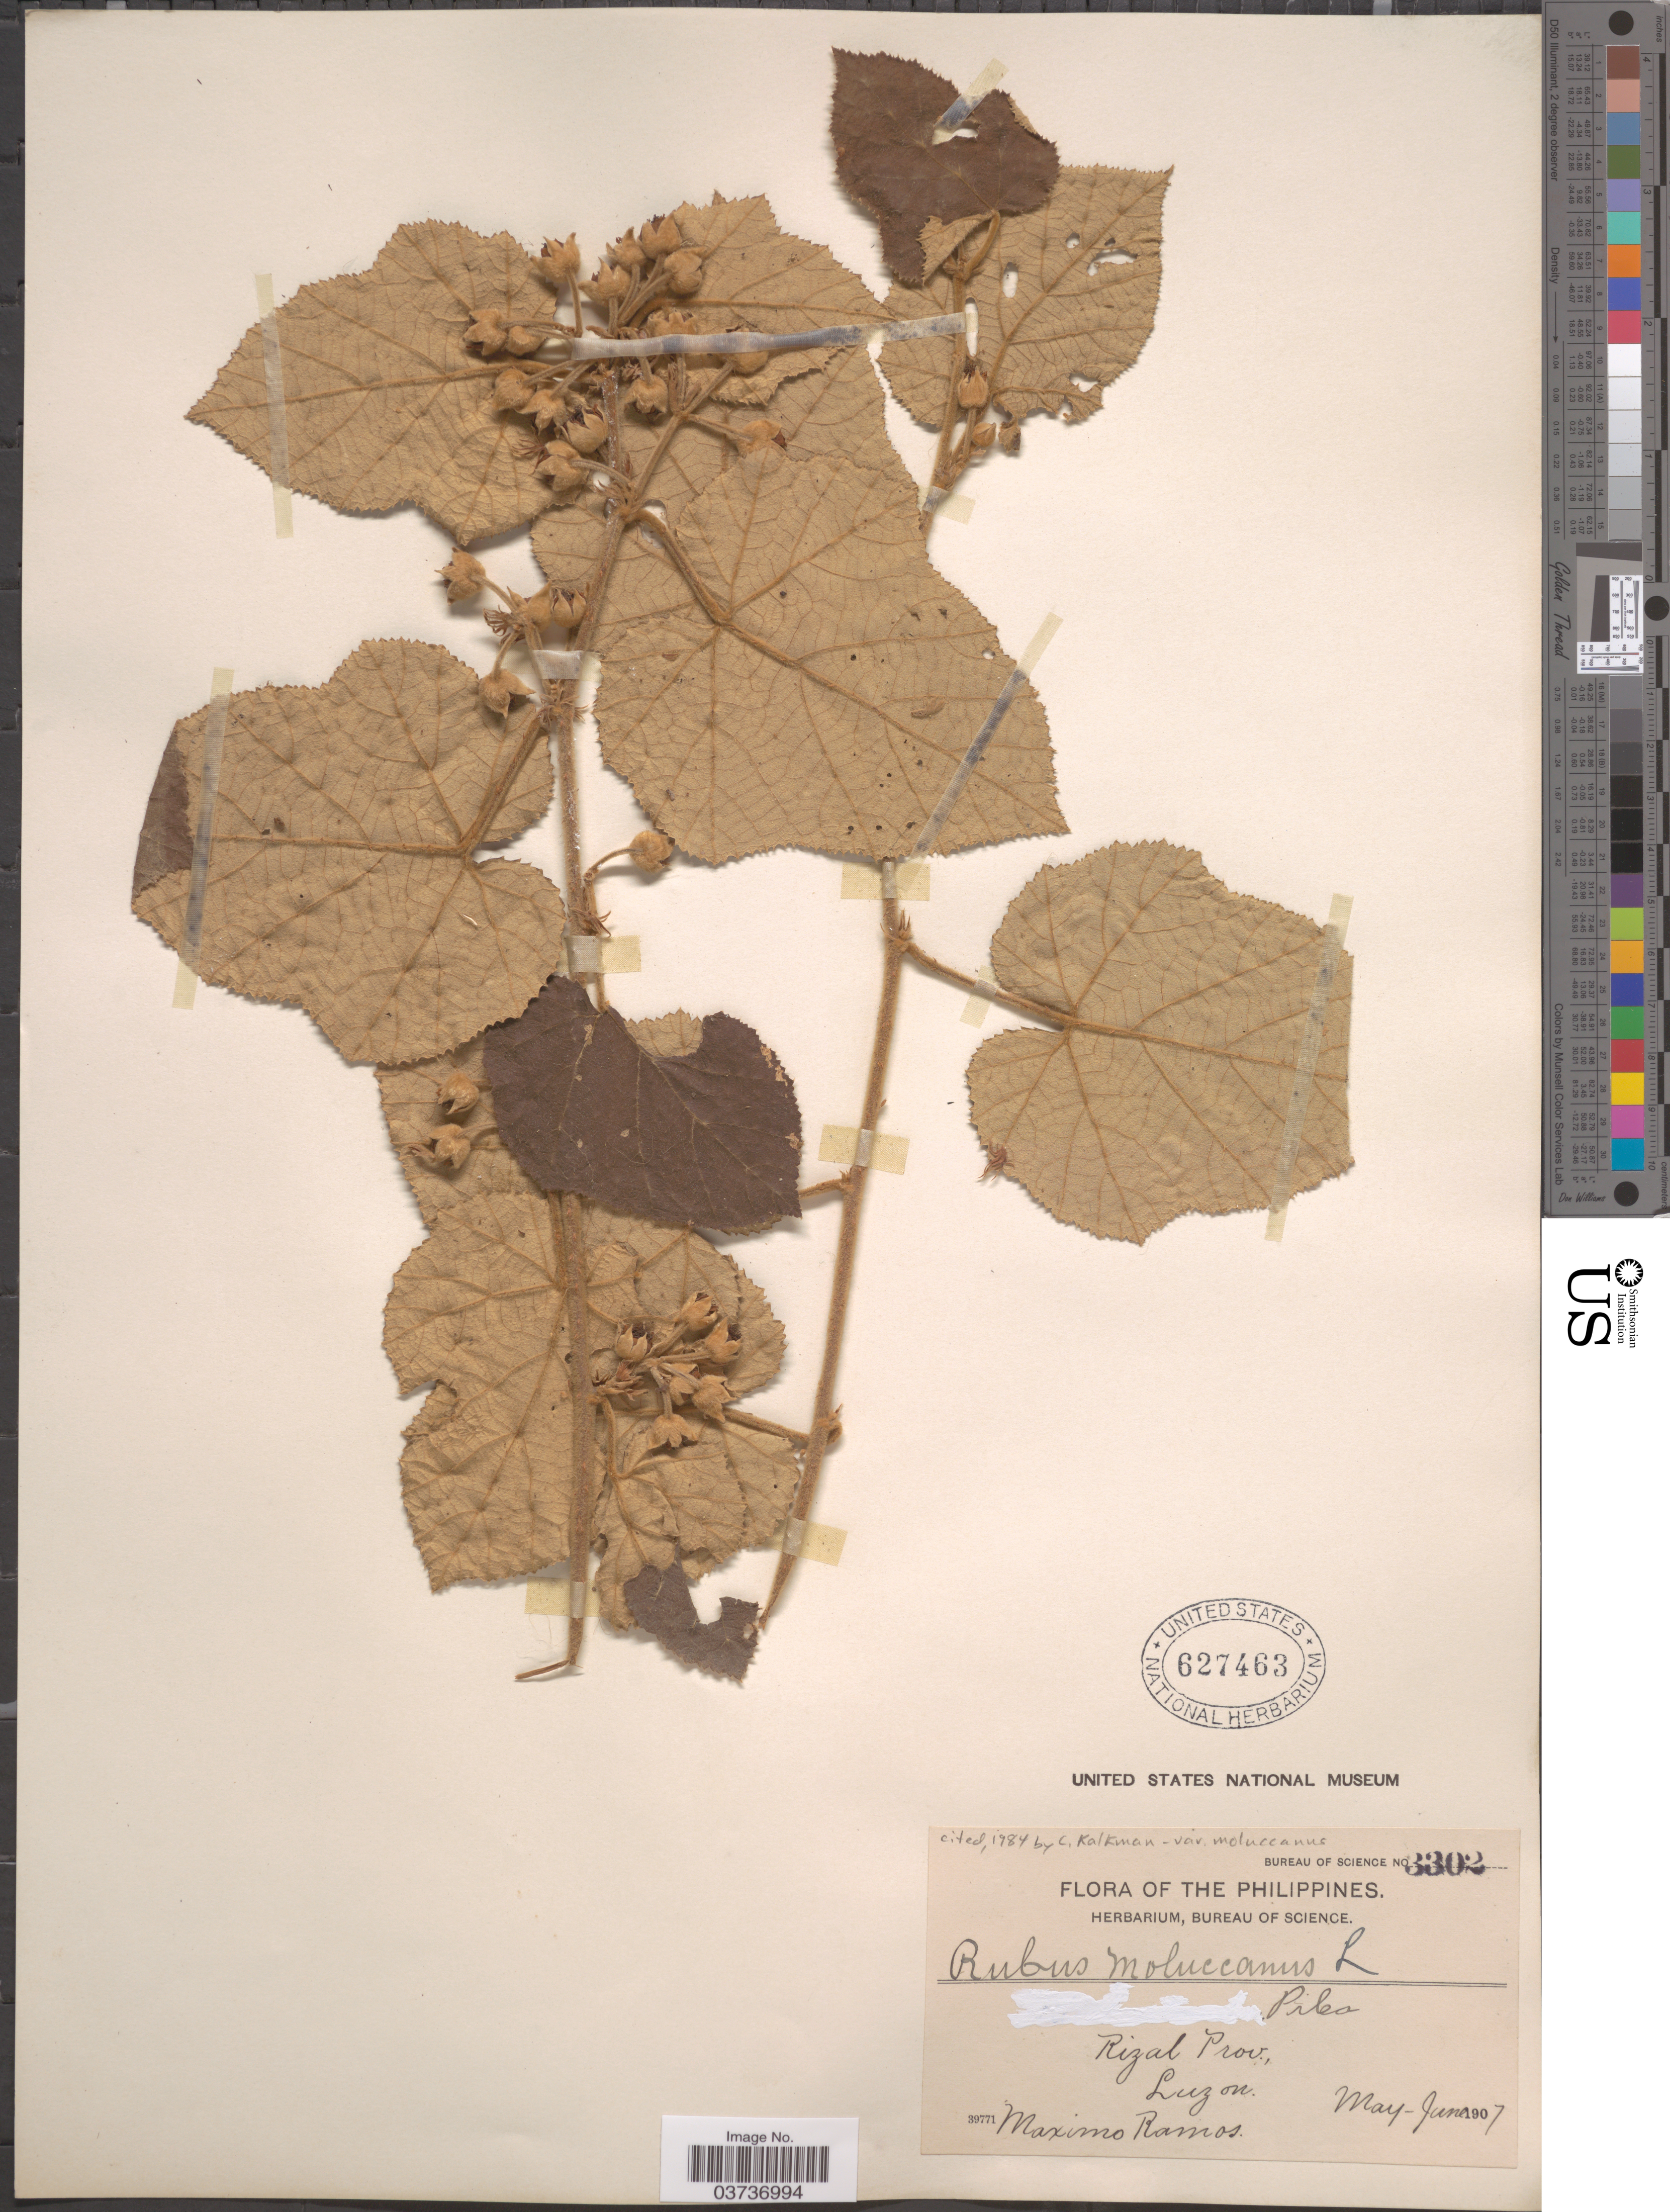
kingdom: Plantae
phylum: Tracheophyta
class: Magnoliopsida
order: Rosales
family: Rosaceae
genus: Rubus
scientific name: Rubus moluccanus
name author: L.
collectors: M. Ramos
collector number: Bureau of Science 3302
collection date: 1907-05/1907-06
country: Philippines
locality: Rizal Prov., Luzon.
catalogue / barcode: US 627463